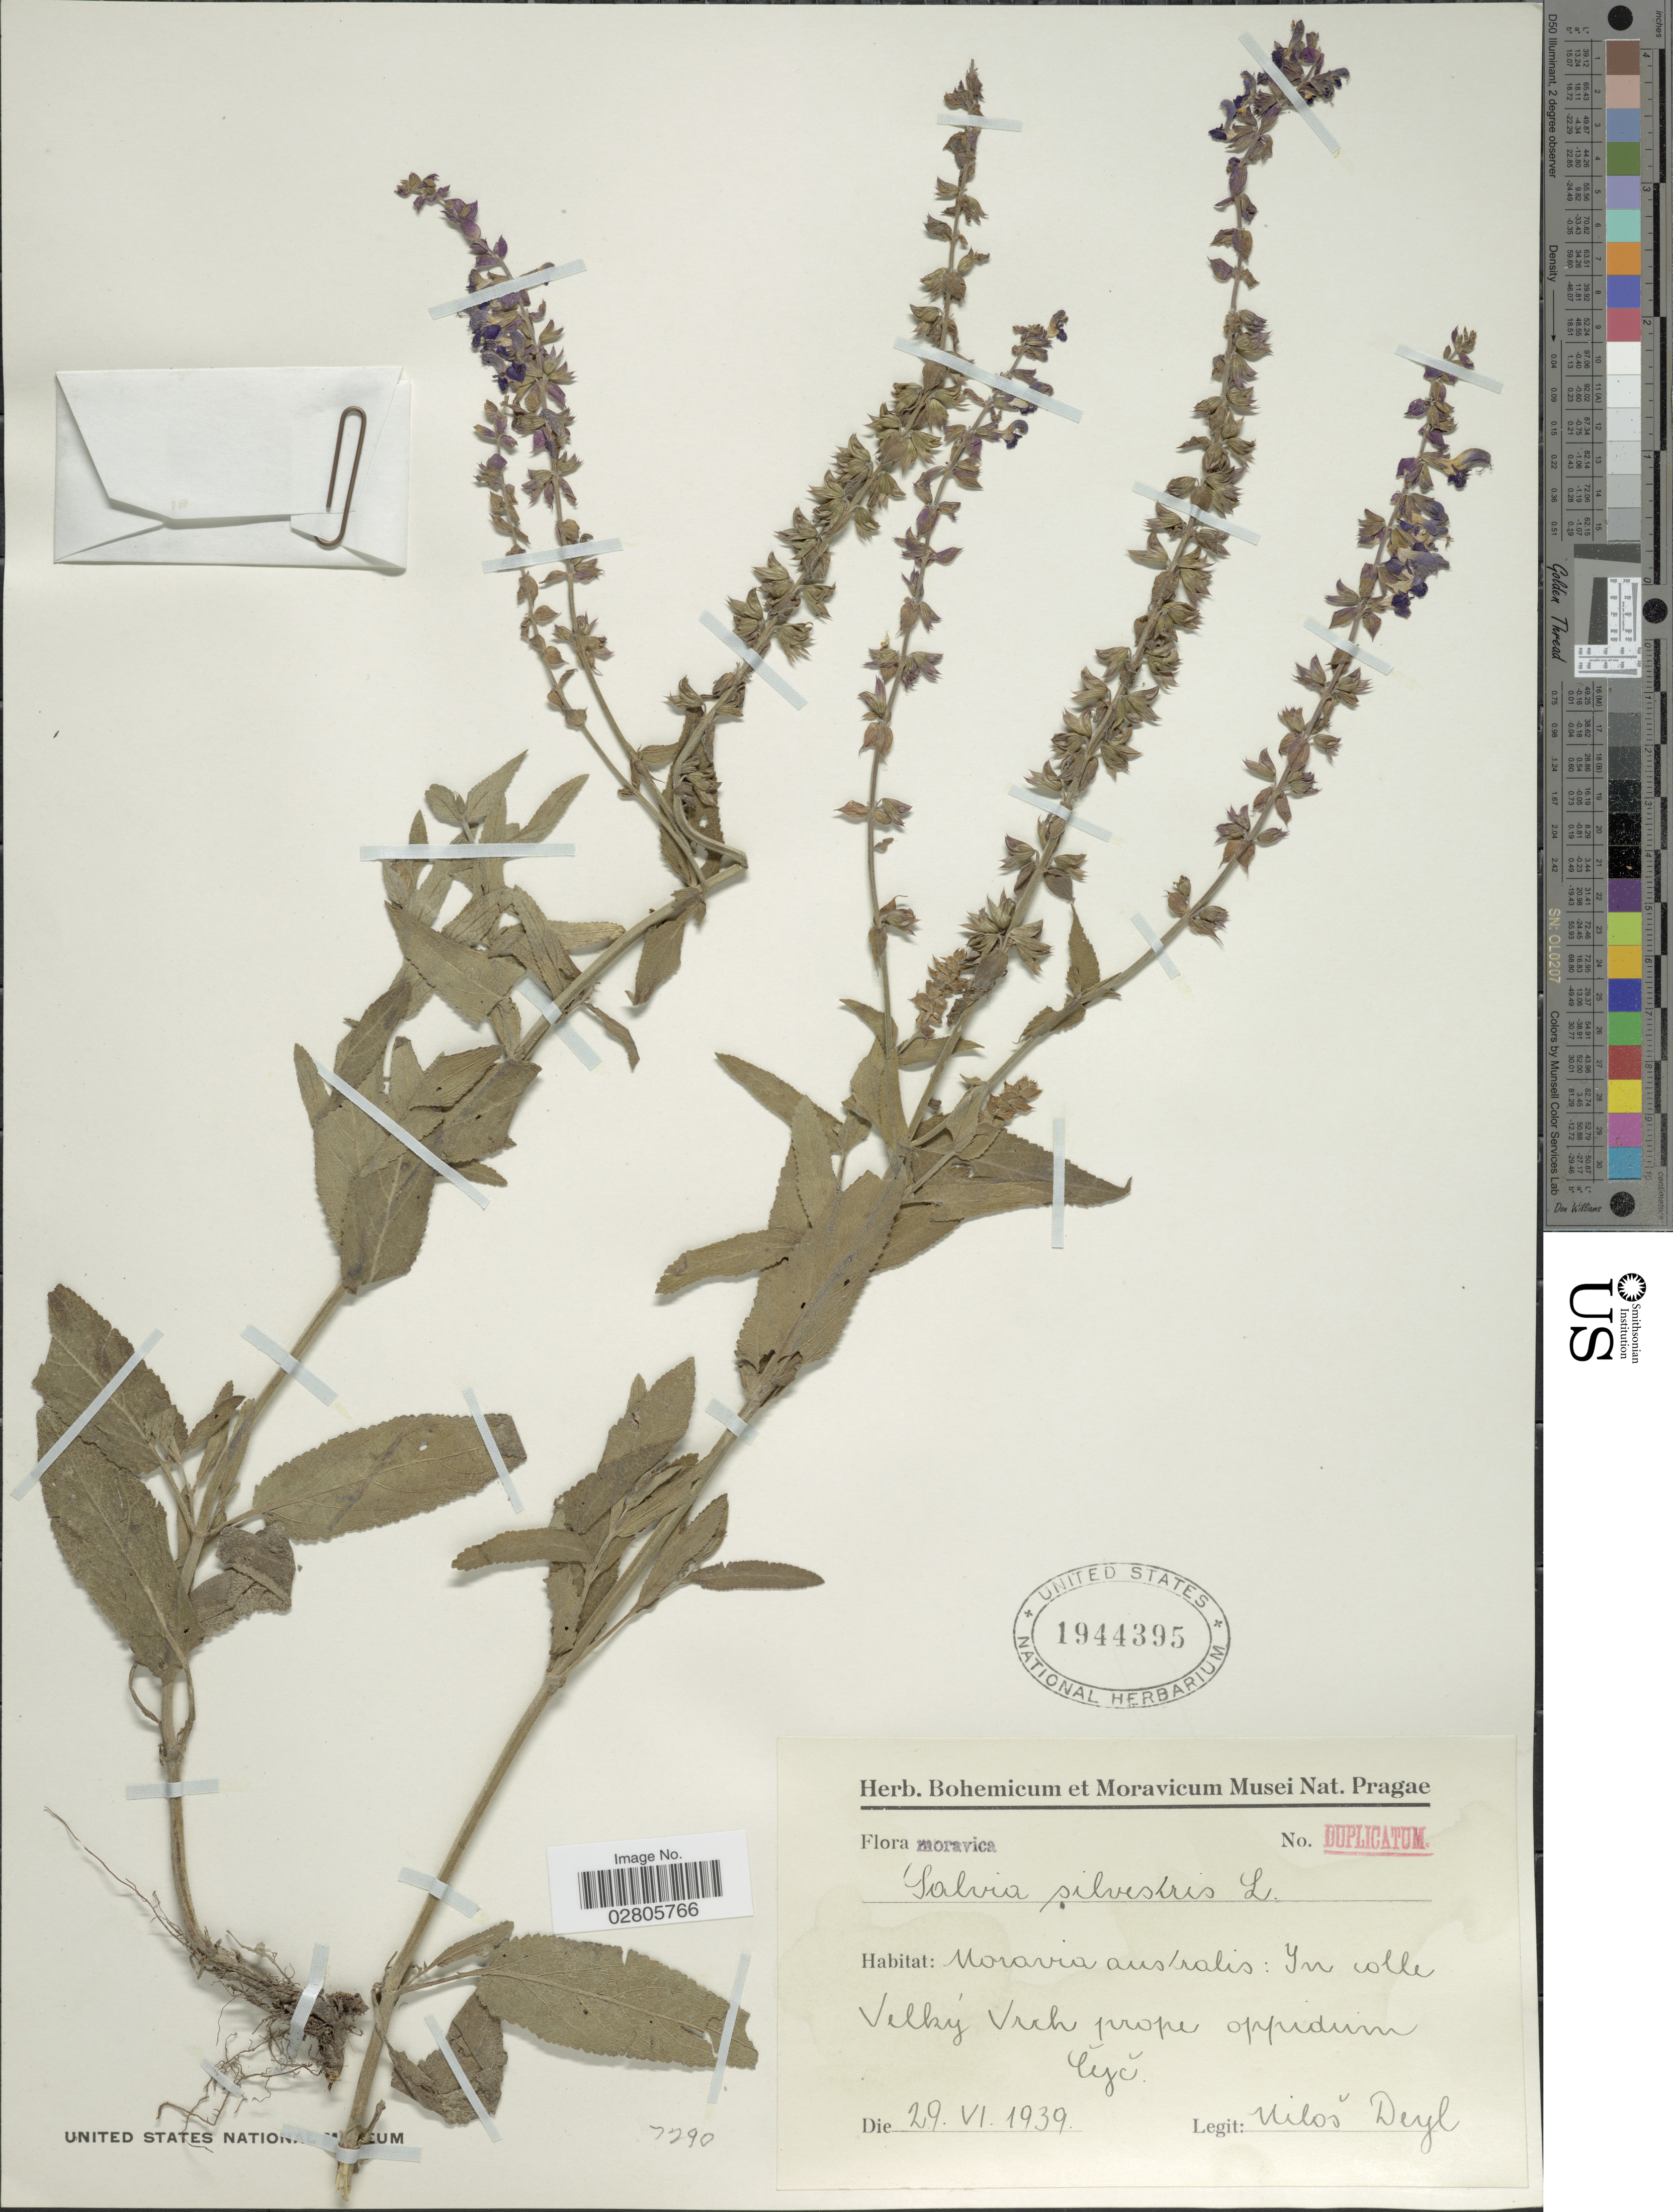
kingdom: Plantae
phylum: Tracheophyta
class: Magnoliopsida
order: Lamiales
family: Lamiaceae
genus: Salvia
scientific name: Salvia sylvestris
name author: L.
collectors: M. Deyl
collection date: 1939-06-29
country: Czechia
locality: Moravia australis: In colle Velky Vrch prope oppidum Cyc.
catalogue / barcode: US 1944395